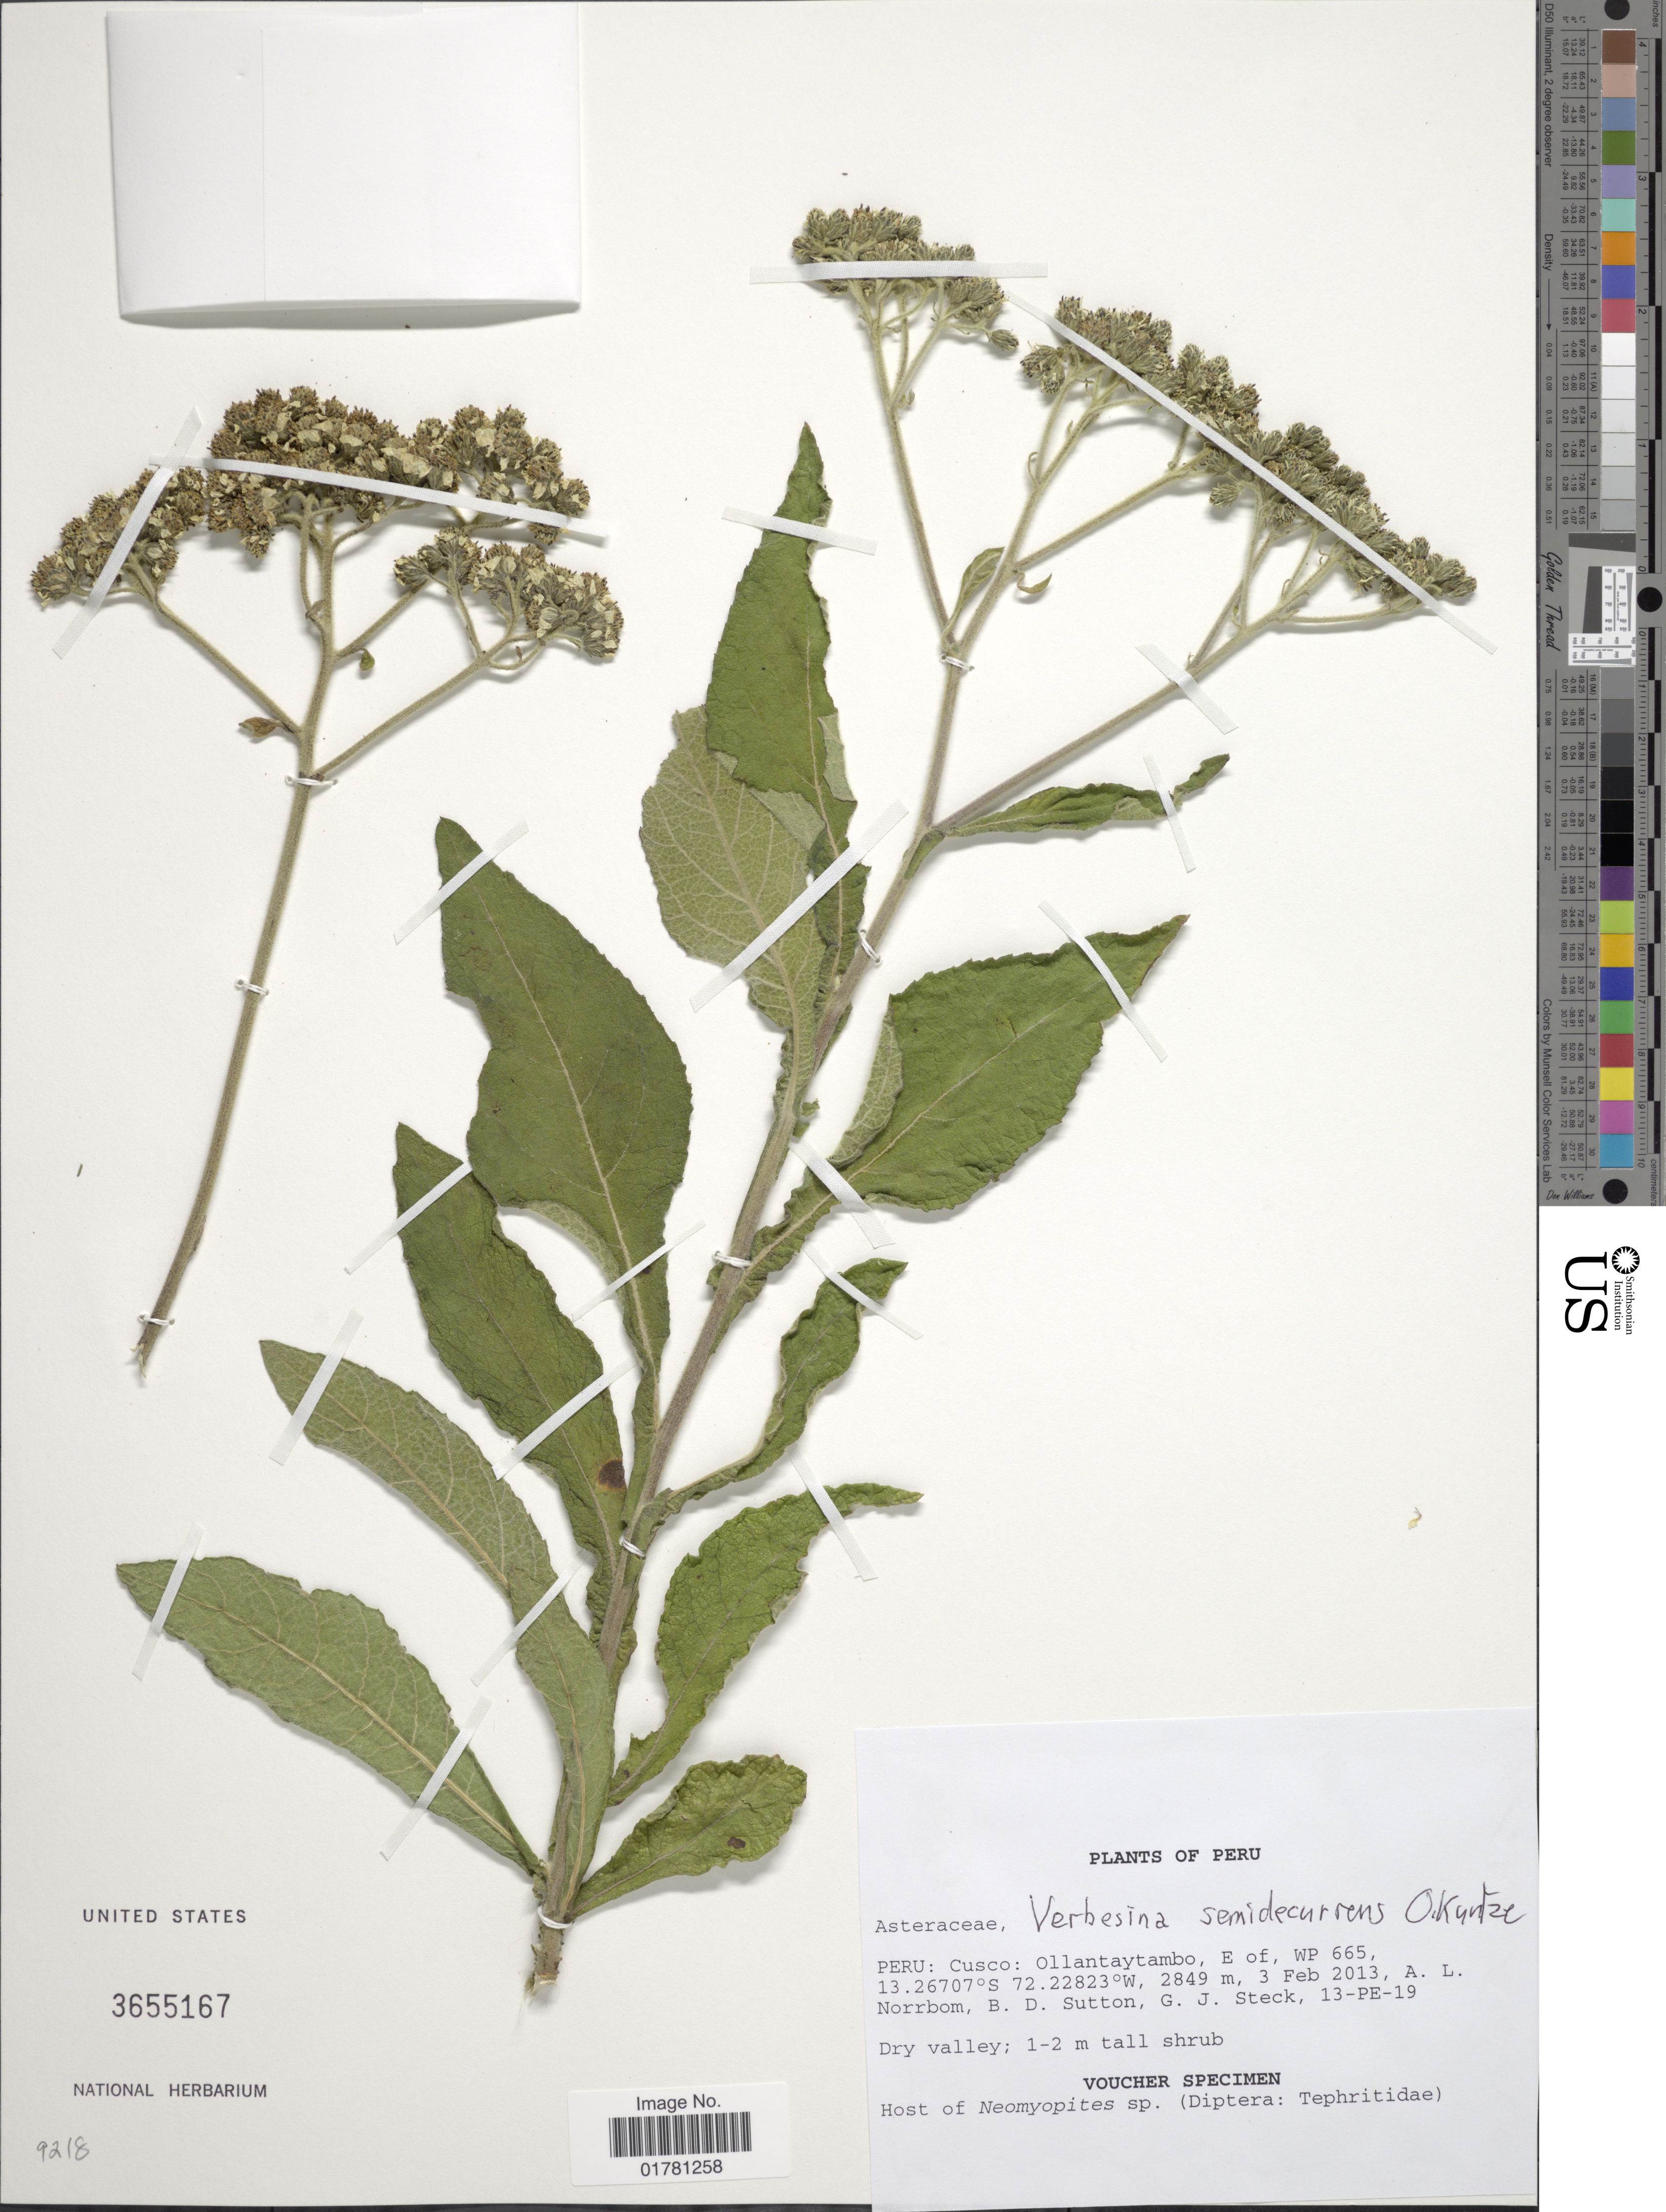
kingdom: Plantae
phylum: Tracheophyta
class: Magnoliopsida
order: Asterales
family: Asteraceae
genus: Verbesina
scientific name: Verbesina semidecurrens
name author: Kuntze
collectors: A. L. Norrbom, B. Sutton & G. Steck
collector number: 13-PE-19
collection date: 2013-02-03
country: Peru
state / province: Cusco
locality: Ollantaybo, E of WP 665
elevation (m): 2849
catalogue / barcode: US 3655167